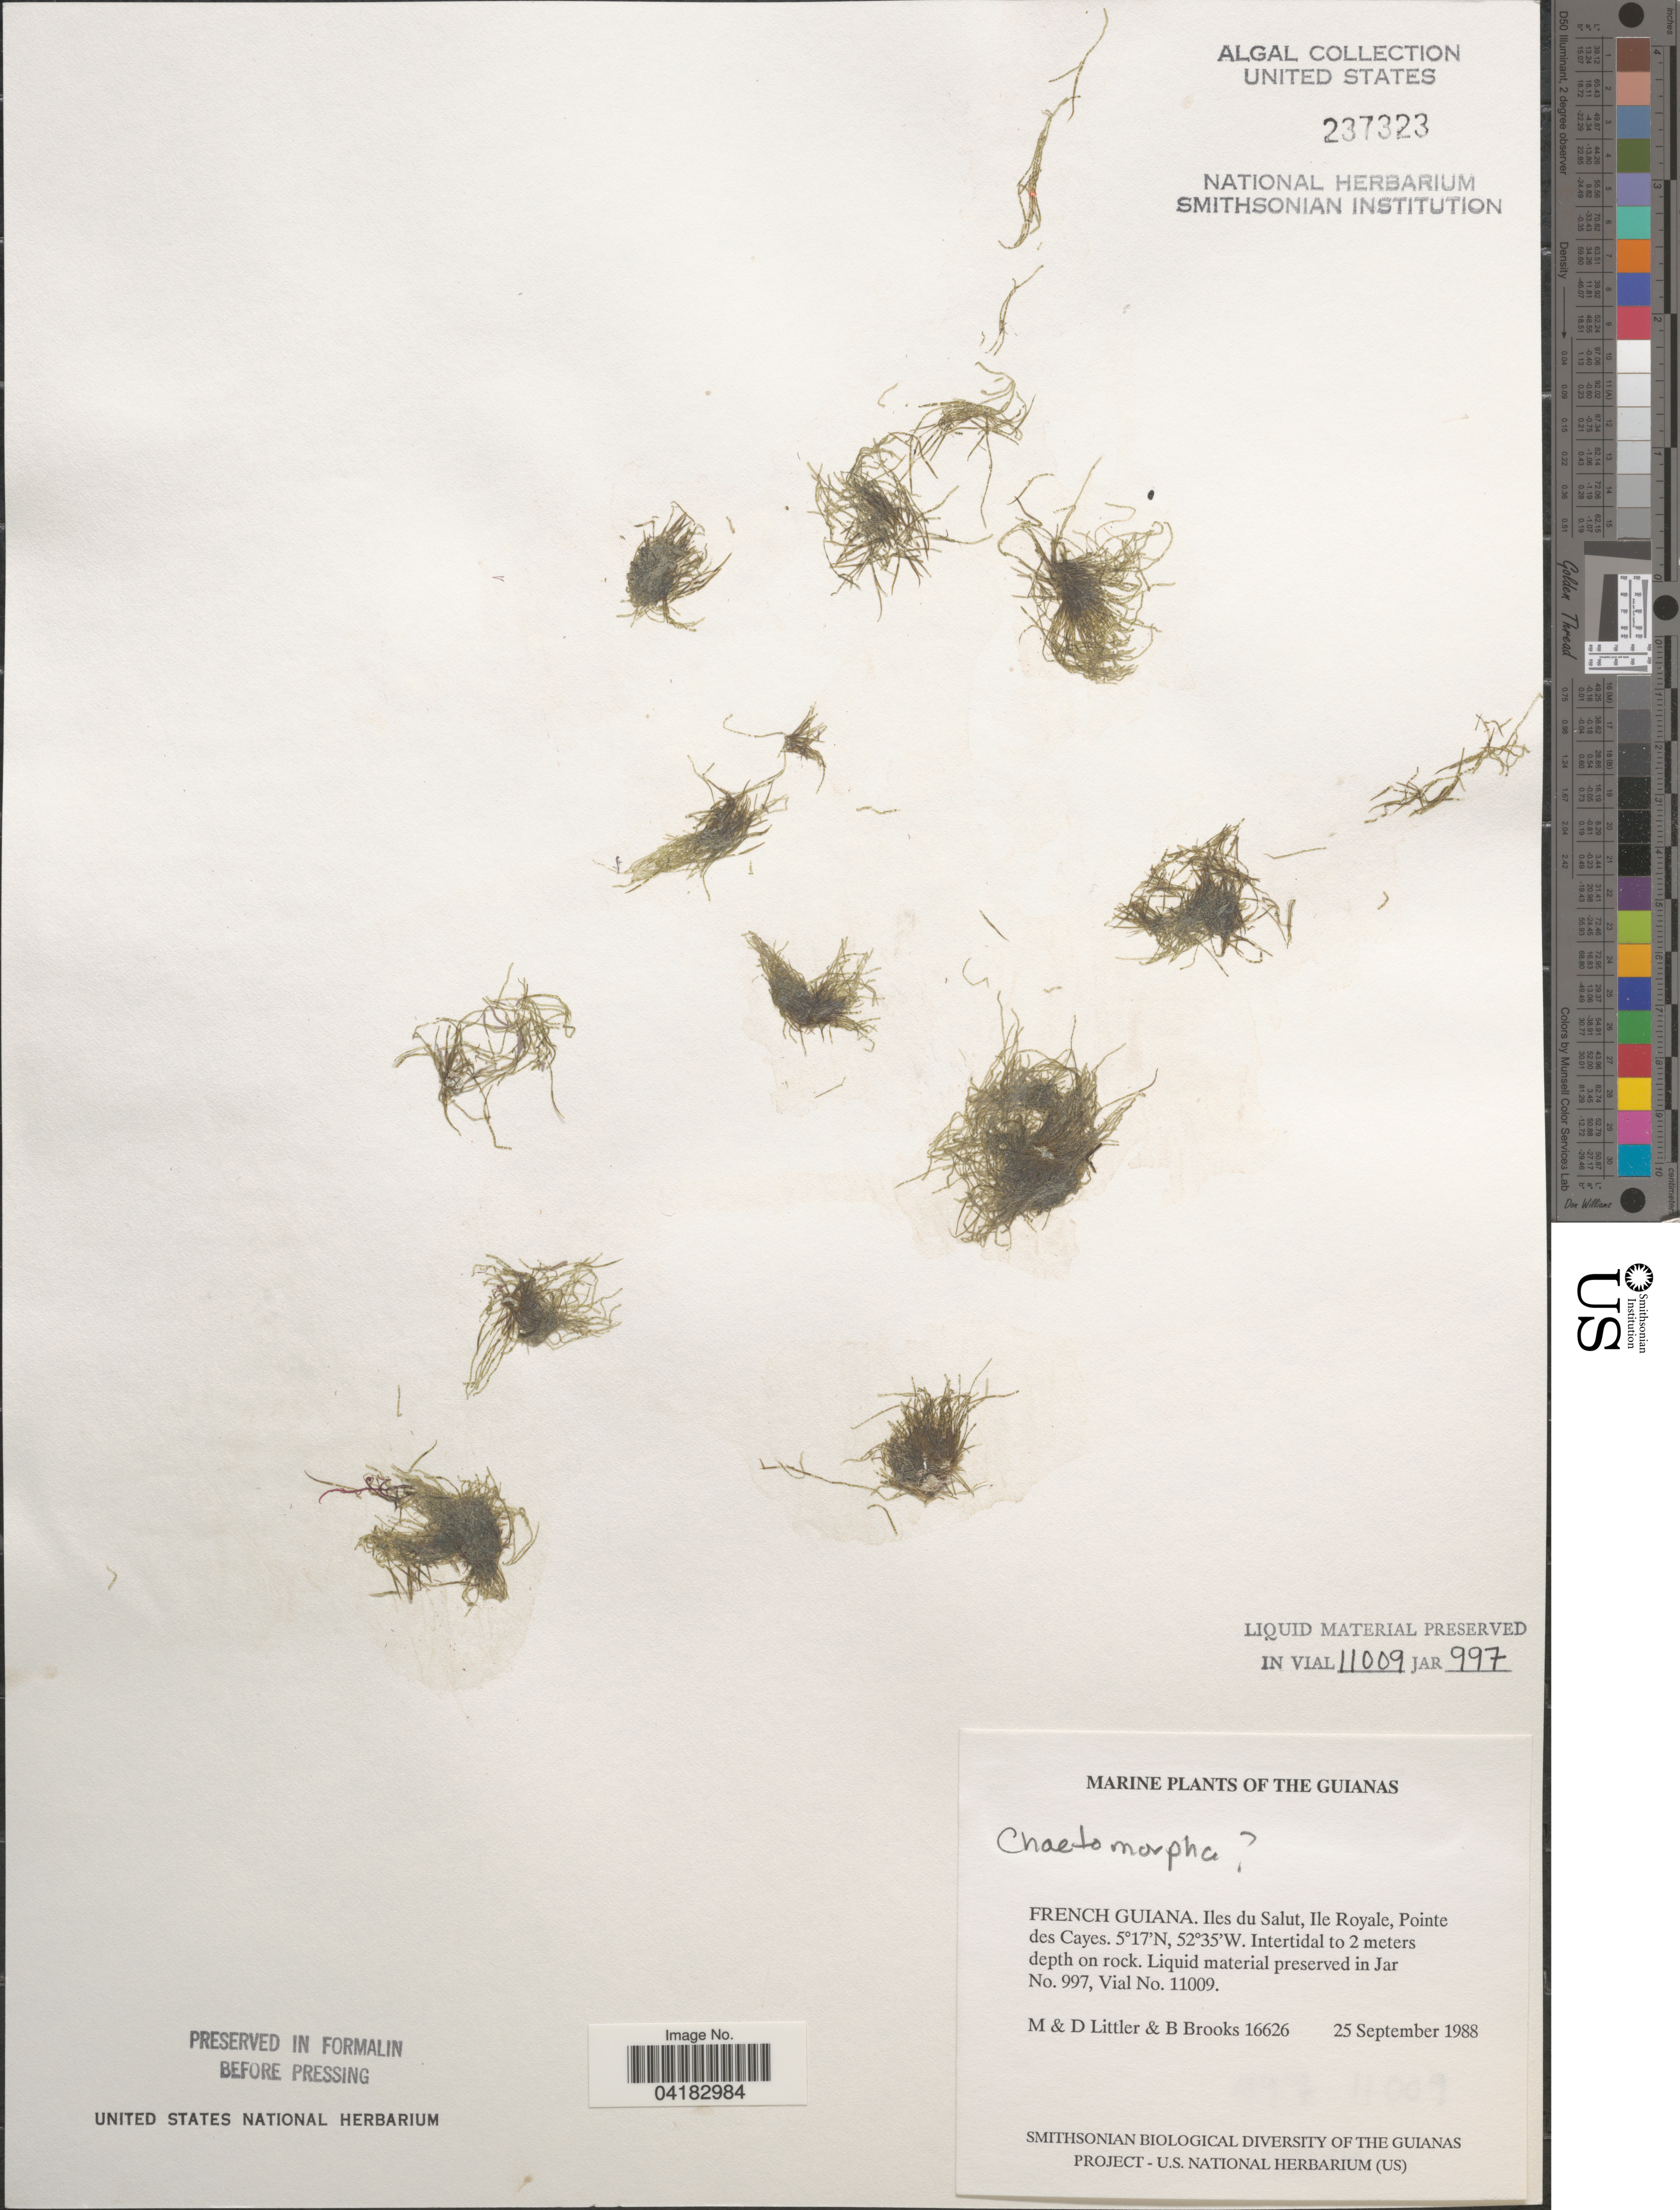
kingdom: Plantae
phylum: Chlorophyta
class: Ulvophyceae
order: Cladophorales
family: Cladophoraceae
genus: Chaetomorpha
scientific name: Chaetomorpha sp.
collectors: M. Littler, D. S. Littler & B. Brooks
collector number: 16626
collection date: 1988-09-25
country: French Guiana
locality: The Guianas. Iles du Salut, Ile Royale, Pointe des Cayes.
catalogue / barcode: US 237323